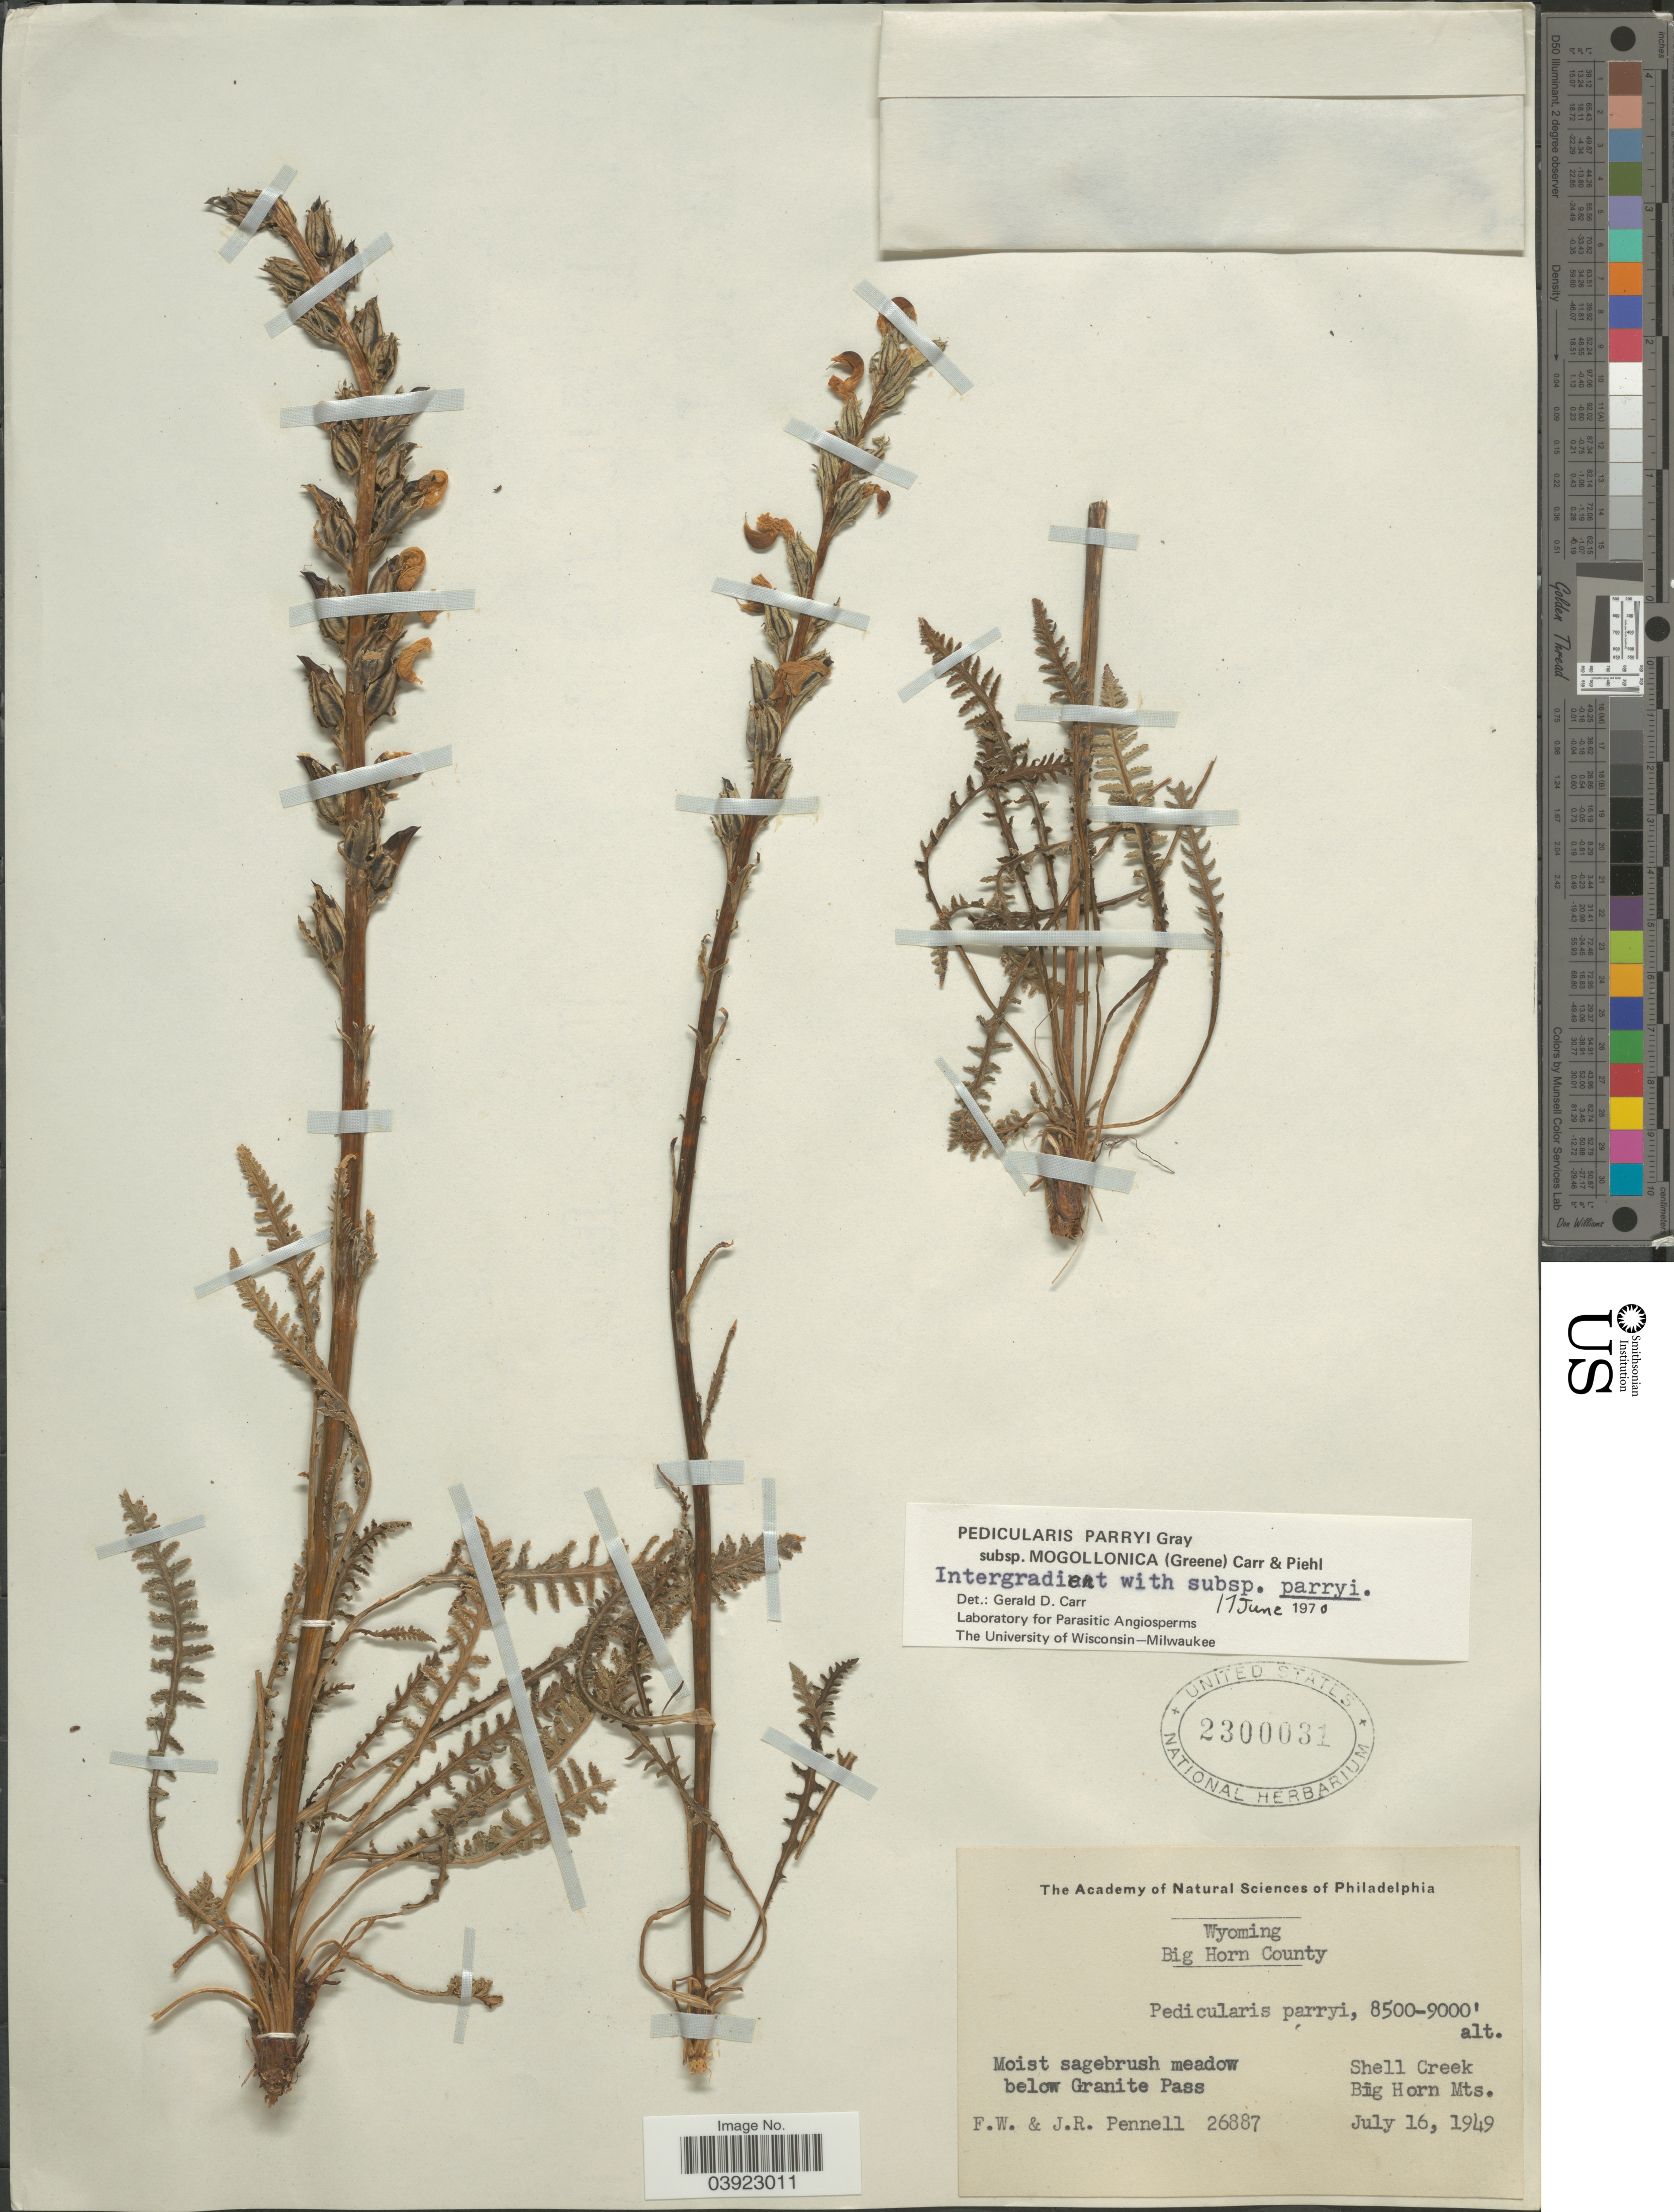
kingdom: Plantae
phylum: Tracheophyta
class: Magnoliopsida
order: Lamiales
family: Orobanchaceae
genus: Pedicularis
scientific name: Pedicularis parryi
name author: A. Gray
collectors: F. W. Pennell & J. Pennell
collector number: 26887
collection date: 1949-07-16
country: United States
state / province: Wyoming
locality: Big Horn County. Moist sagebrush meadow below Granite Pass. Shell Creek. Big Horn Mts.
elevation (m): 2591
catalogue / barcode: US 2300031